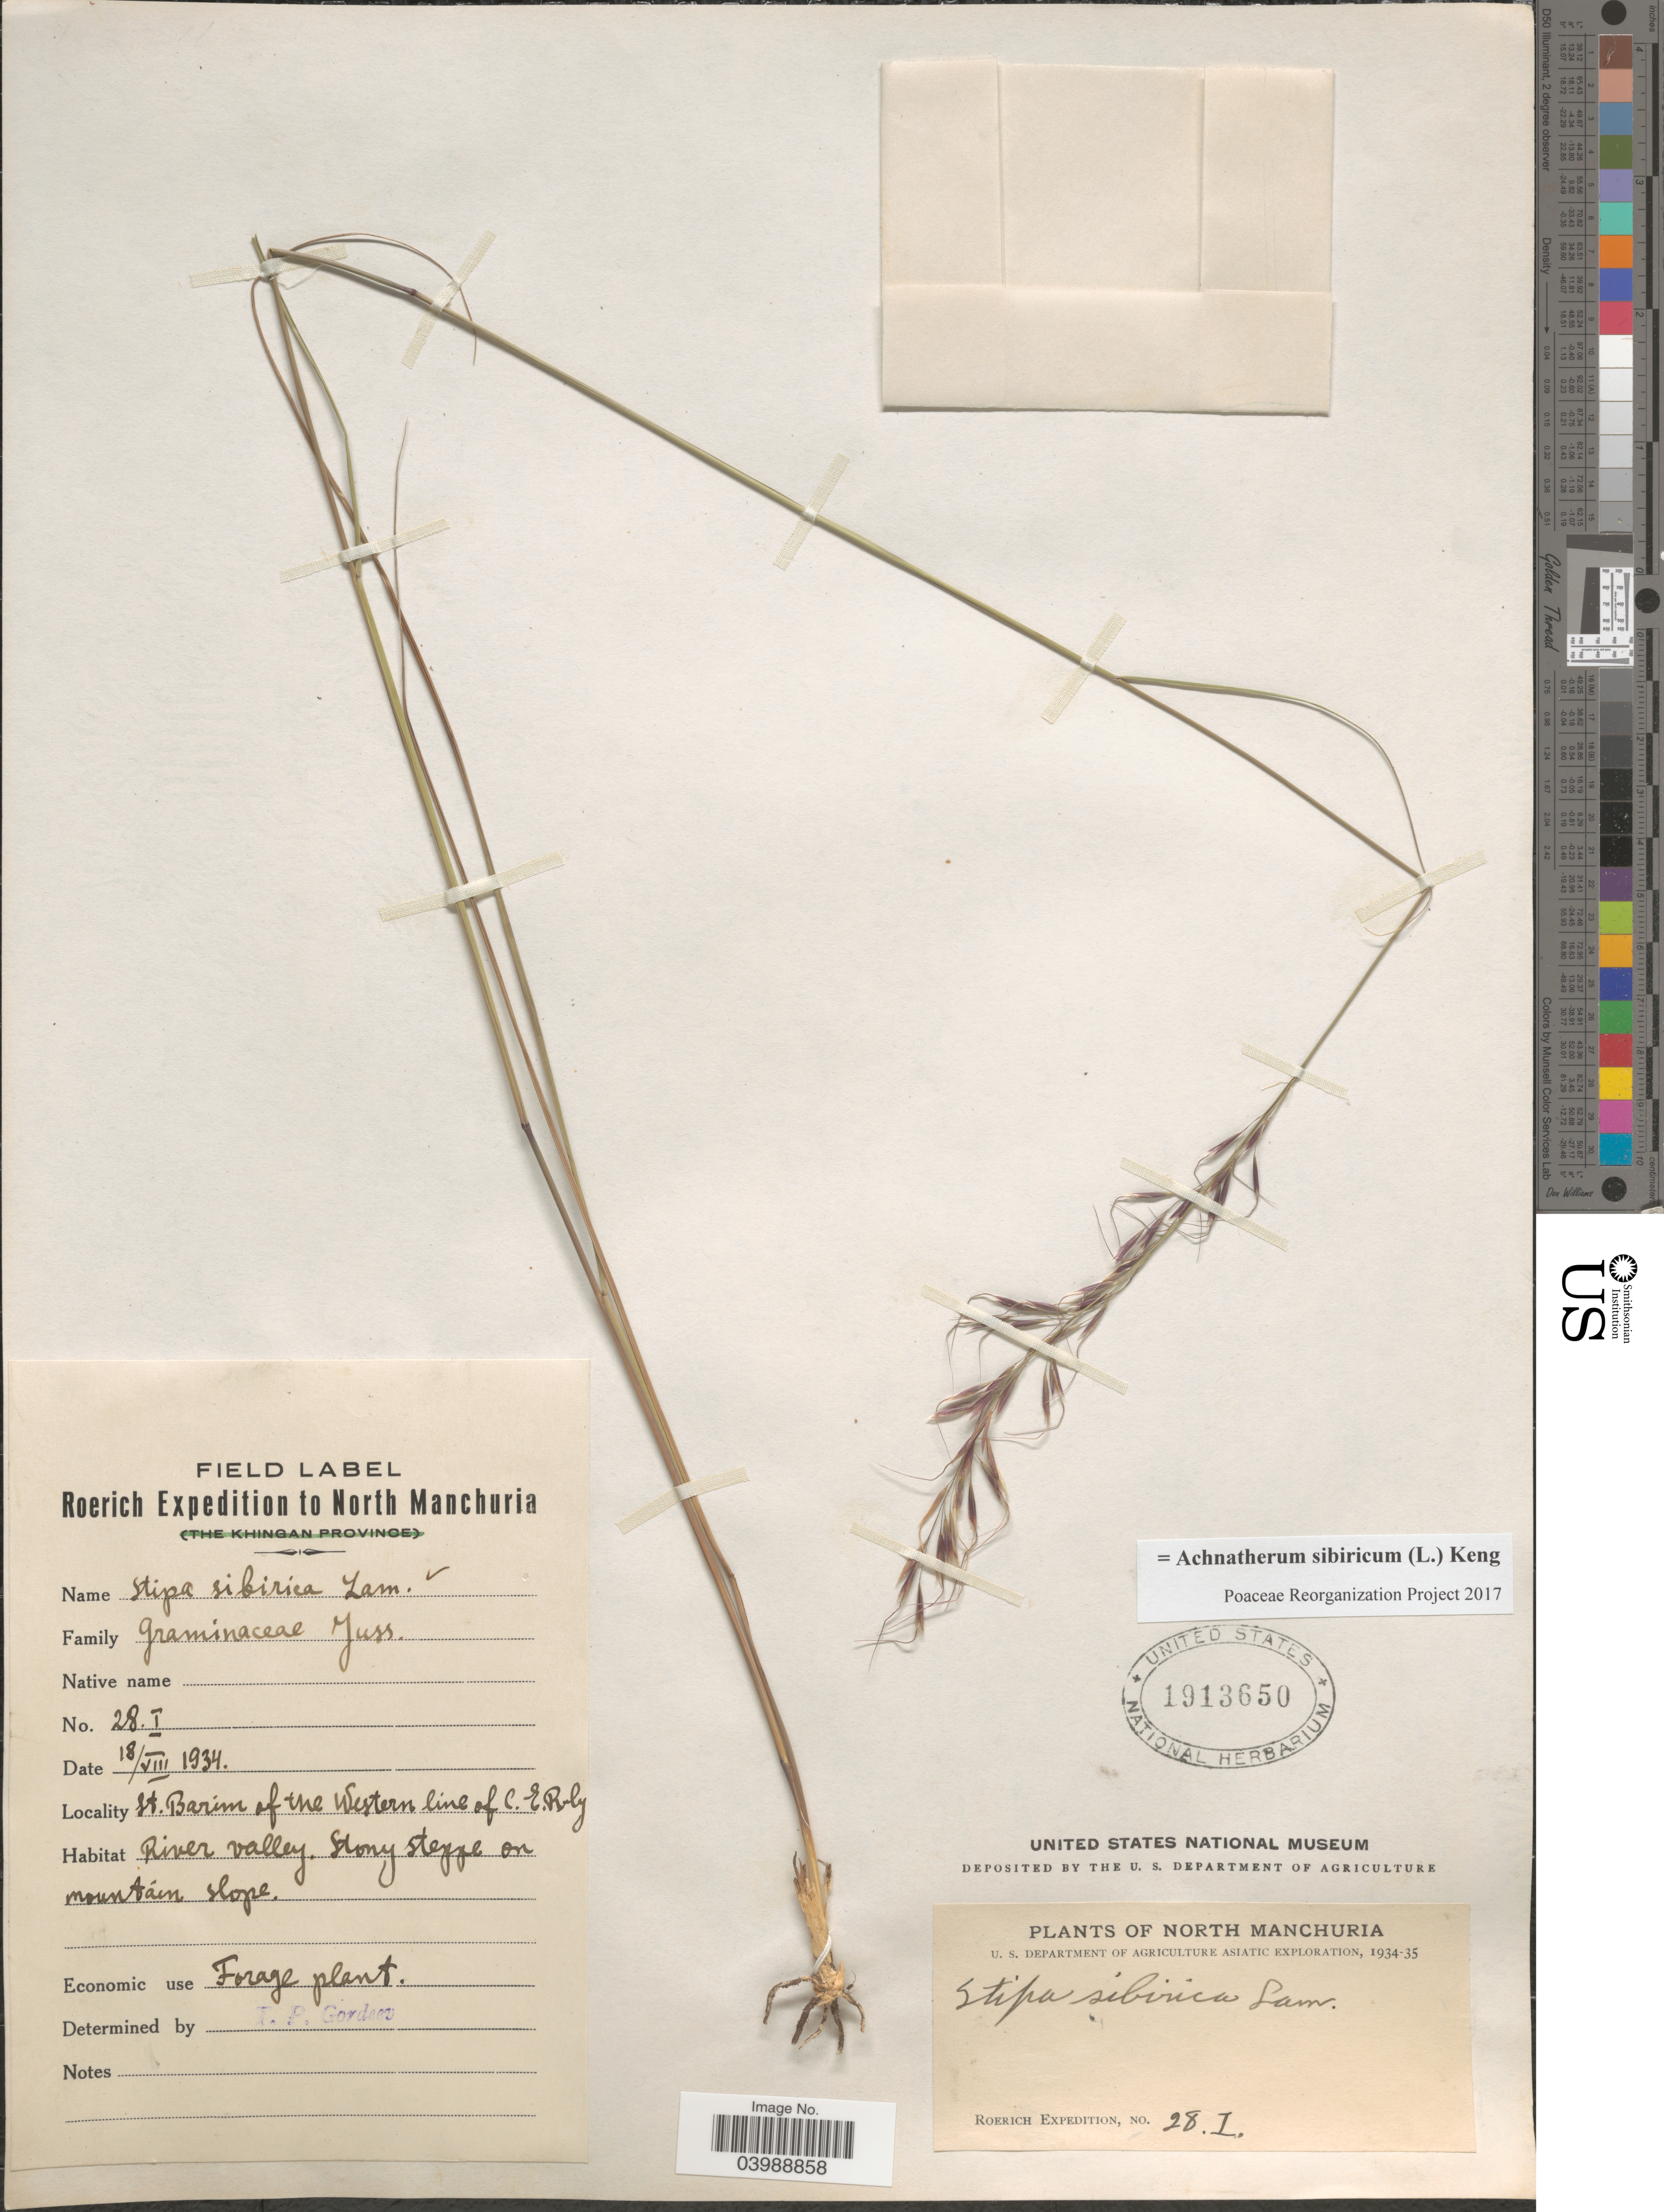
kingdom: Plantae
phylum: Tracheophyta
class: Liliopsida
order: Poales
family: Poaceae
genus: Achnatherum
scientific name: Achnatherum sibiricum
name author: (L.) Keng ex Tzvelev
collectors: Roerich Expedition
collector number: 28I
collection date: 1934-08-18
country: China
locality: North Manchuria. St. Barim of the Western line of C. E. R-ly. River valley. Stony steppe on mountain slope.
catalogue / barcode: US 1913650